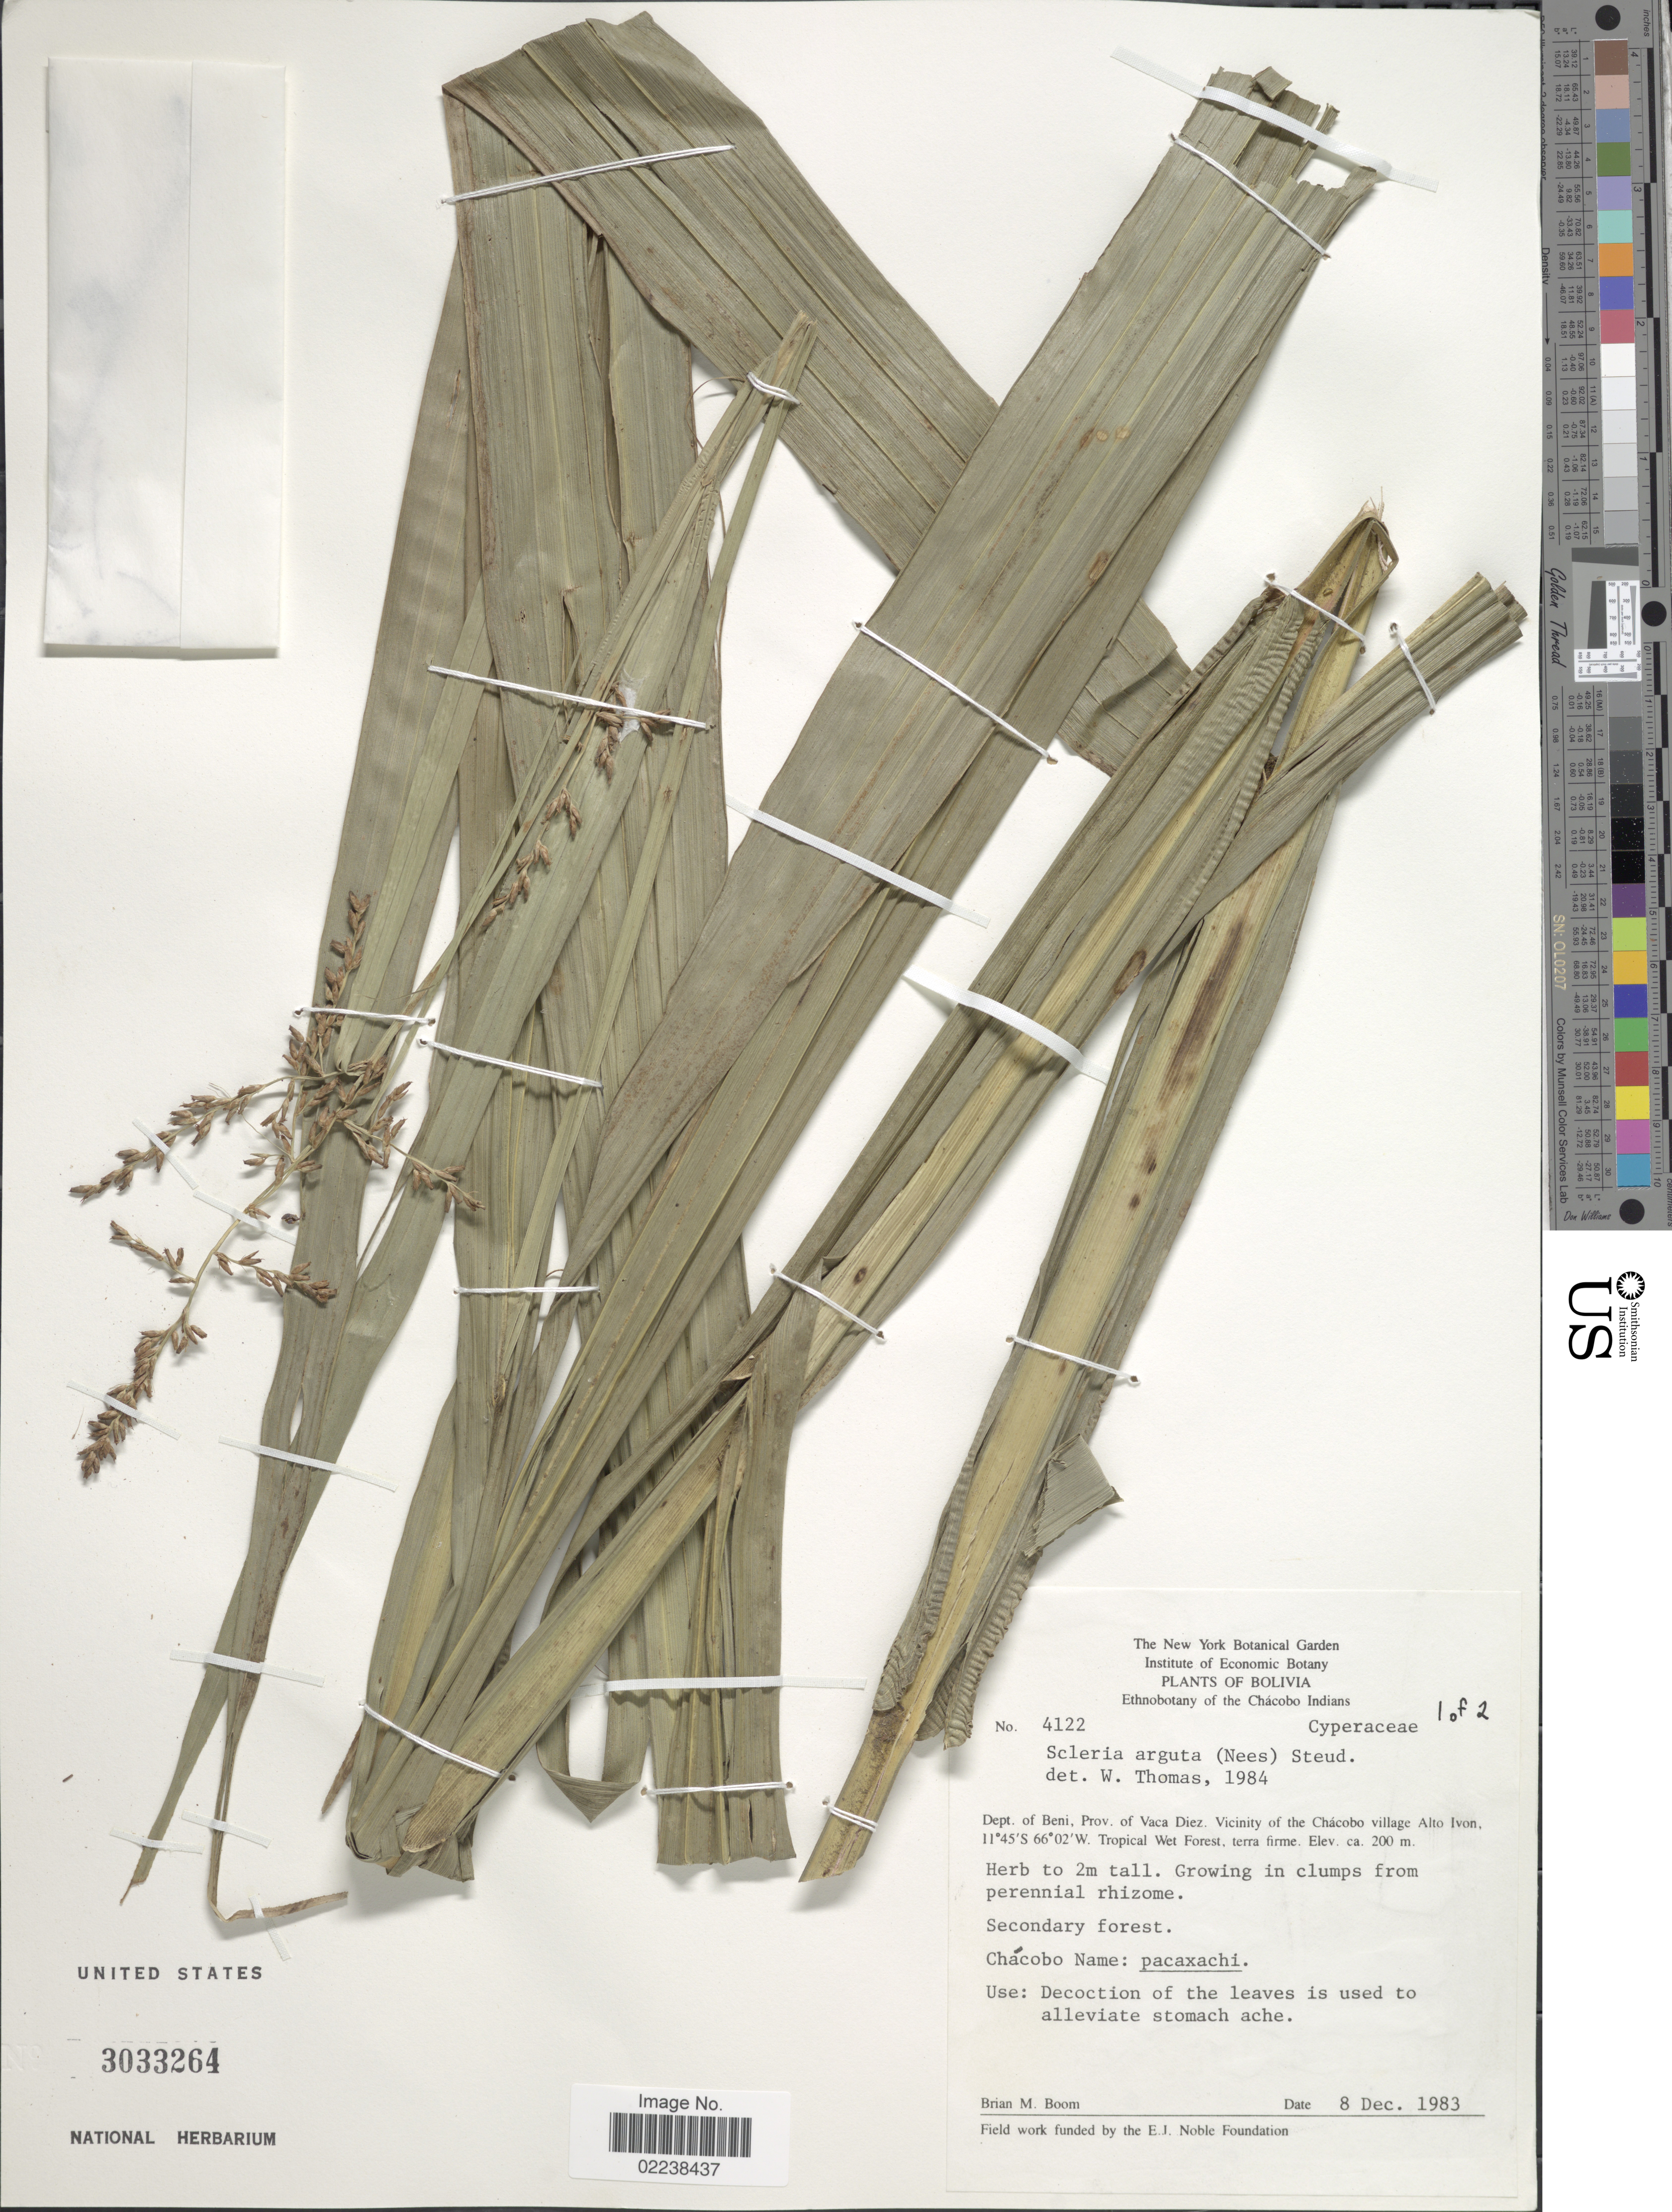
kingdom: Plantae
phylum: Tracheophyta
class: Liliopsida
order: Poales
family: Cyperaceae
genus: Scleria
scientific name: Scleria arguta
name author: (Nees) Steud.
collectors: B. M. Boom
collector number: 4122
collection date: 1983-12-08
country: Bolivia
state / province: Beni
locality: Dept. of Beni. Prov. of Vaca Diez. Vicinity of the Chacobo village Alto Ivon. Tropical Wet Forest, terra firme.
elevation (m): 200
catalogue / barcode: US 3033264